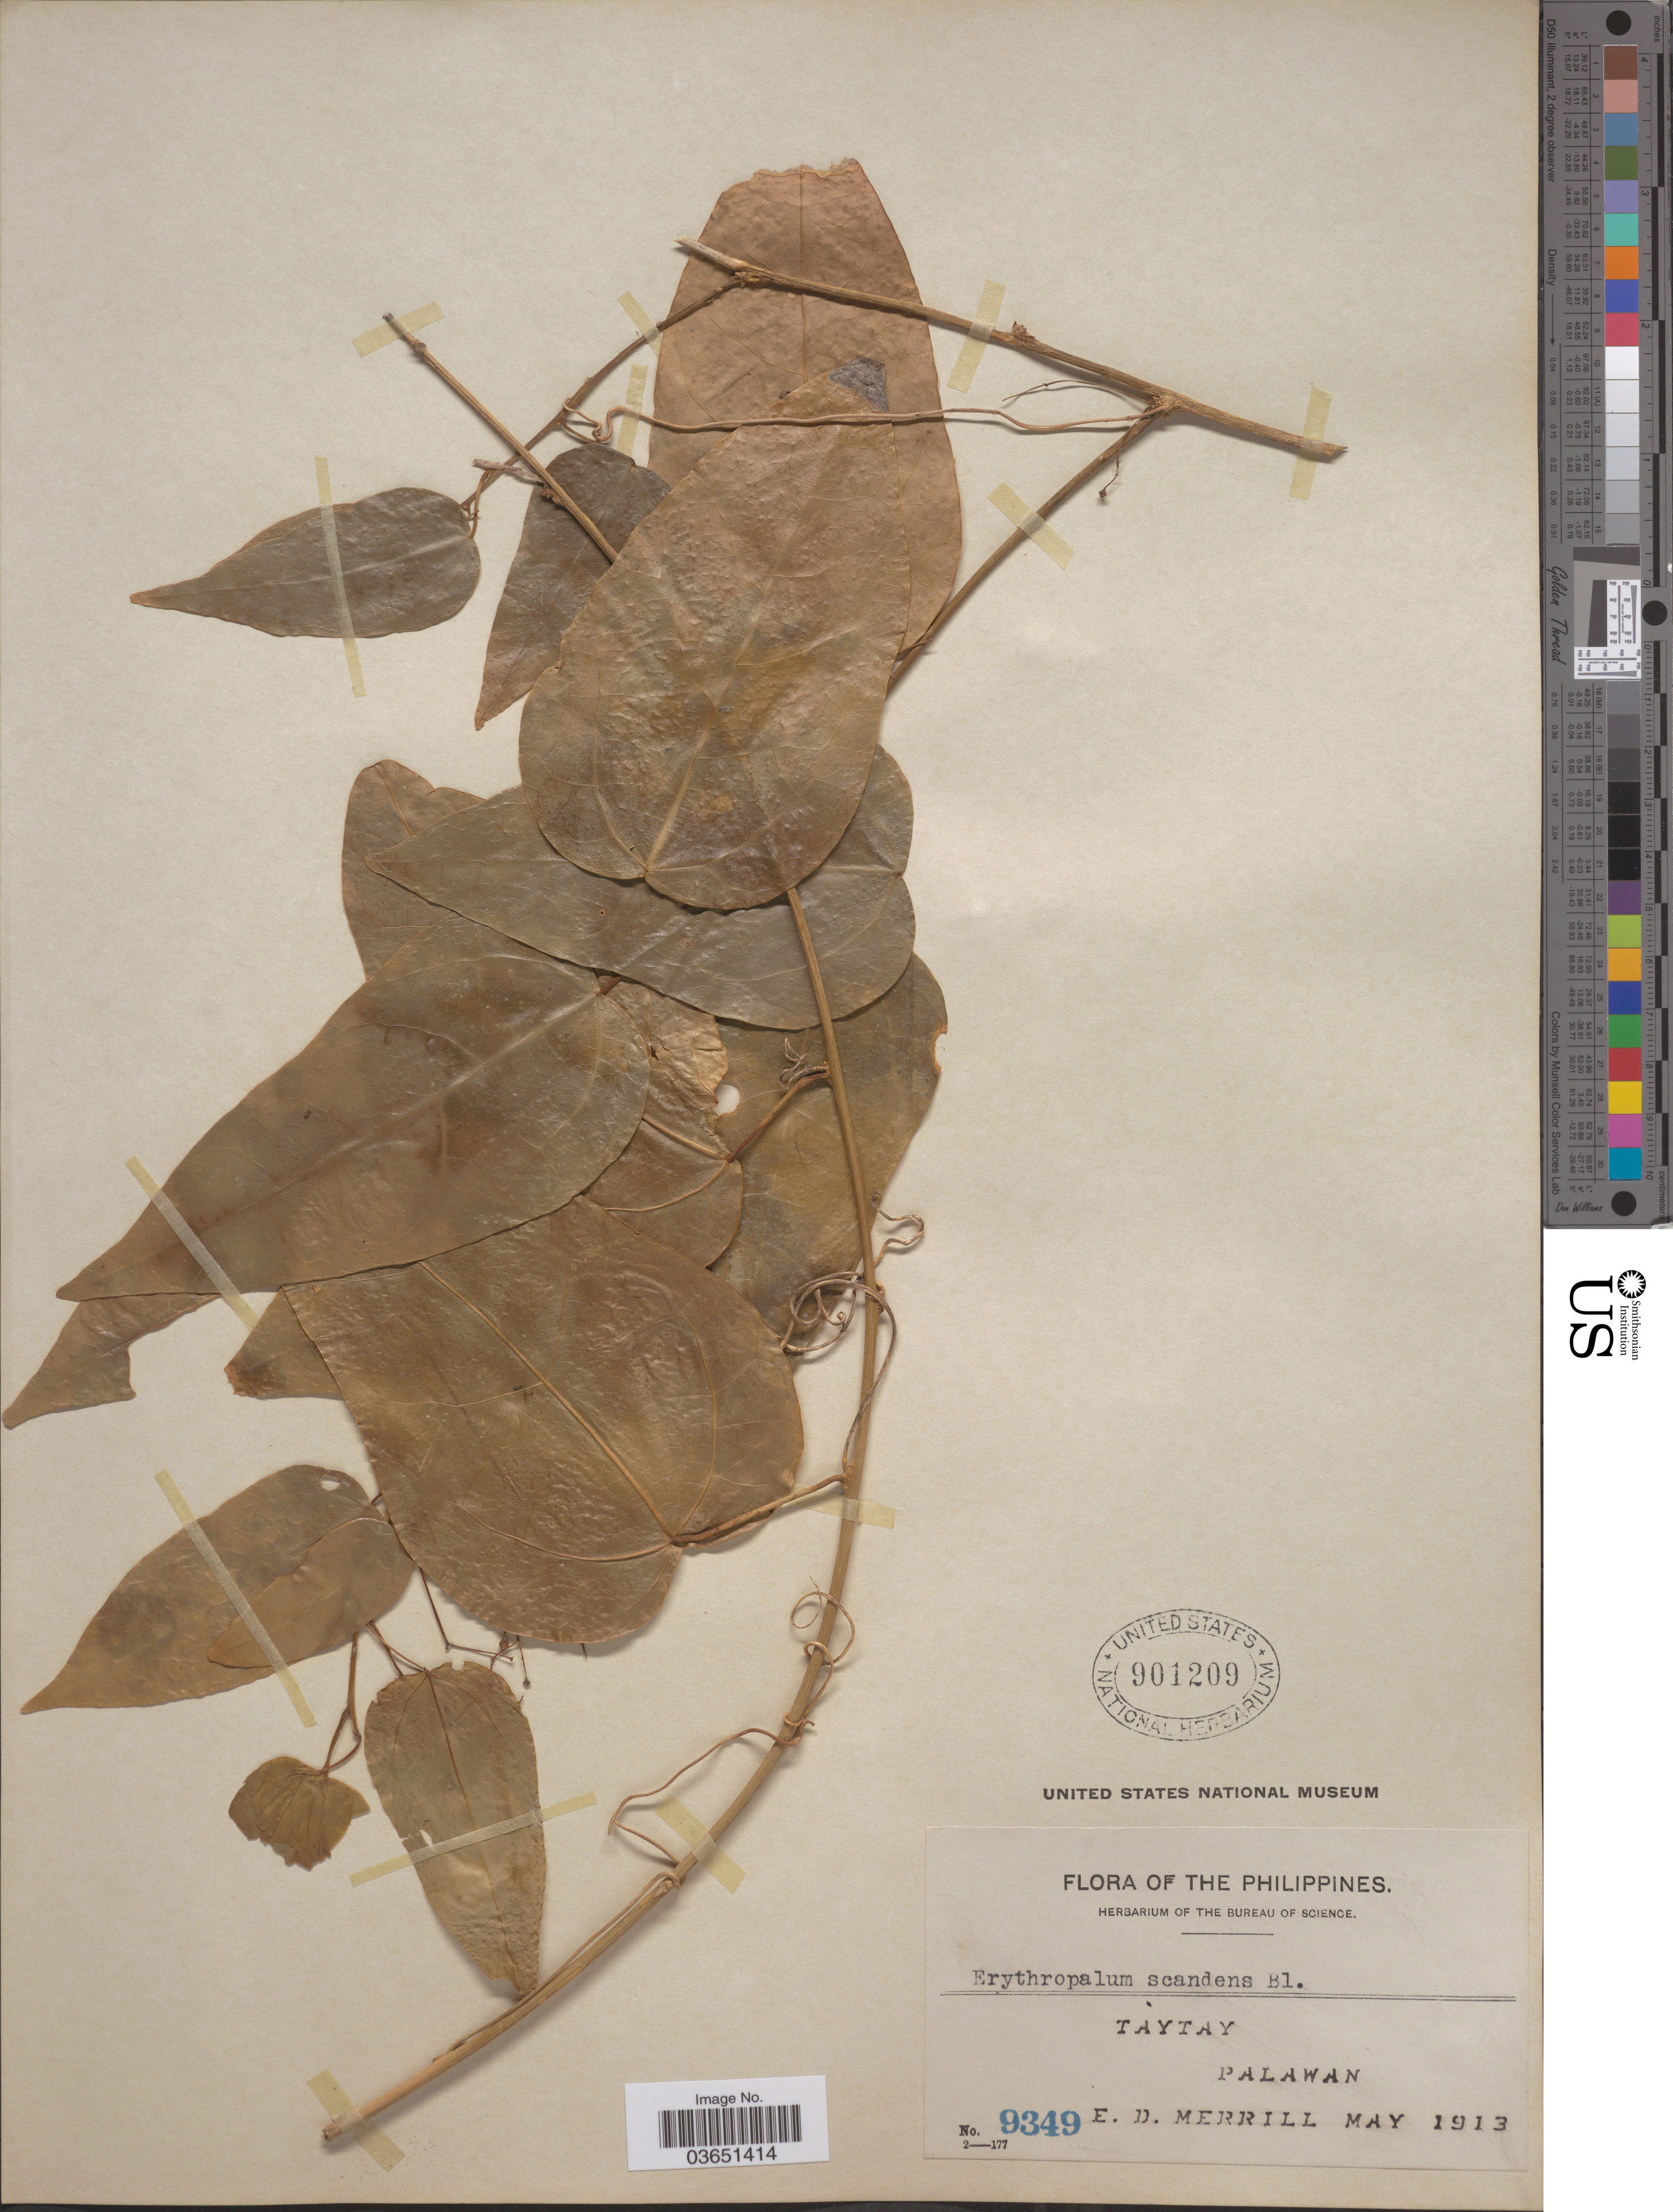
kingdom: Plantae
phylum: Tracheophyta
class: Magnoliopsida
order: Santalales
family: Erythropalaceae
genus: Erythropalum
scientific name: Erythropalum scandens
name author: Blume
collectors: E. D. Merrill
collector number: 9349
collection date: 1913-05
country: Philippines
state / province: Mimaropa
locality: Taytay. Palawan.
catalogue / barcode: US 901209